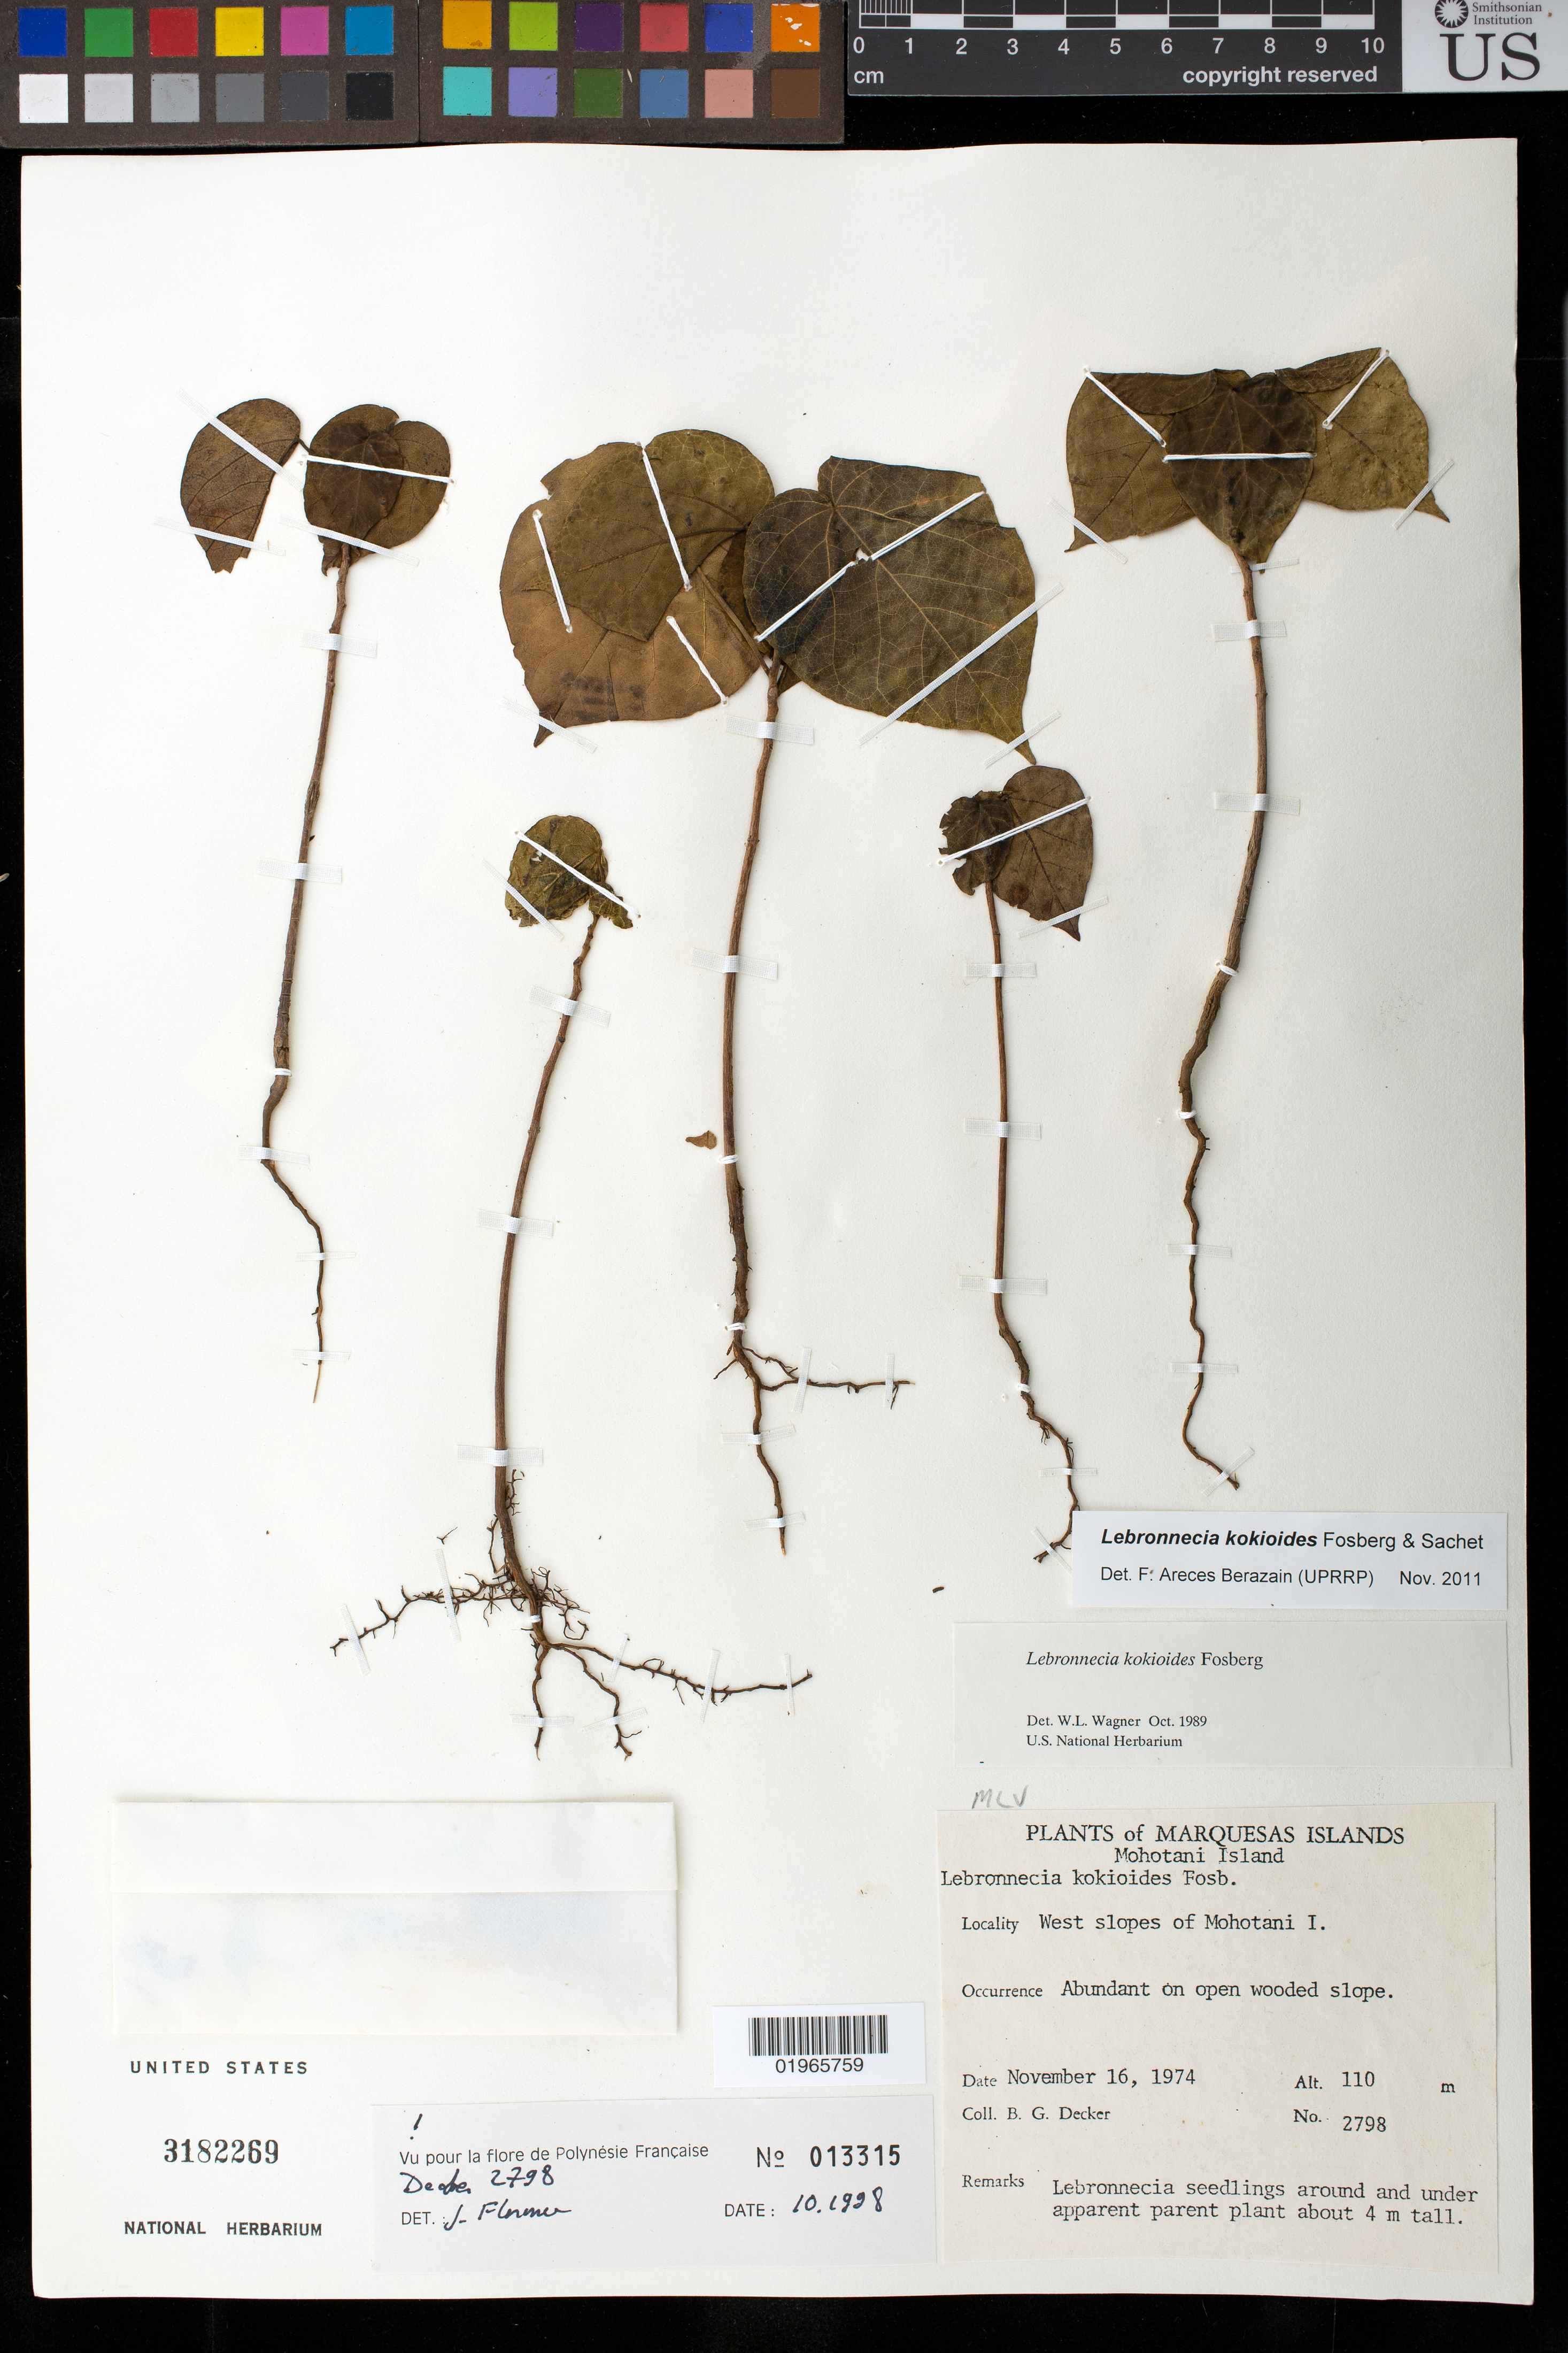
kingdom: Plantae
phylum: Tracheophyta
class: Magnoliopsida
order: Malvales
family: Malvaceae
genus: Lebronnecia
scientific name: Lebronnecia kokioides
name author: Fosberg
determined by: Areces Berazaín, F.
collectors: B. G. Decker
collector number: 2798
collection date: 1974-11-16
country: French Polynesia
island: Mohotani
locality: W slope of island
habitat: Open woods, seedlings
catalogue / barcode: US 3182269